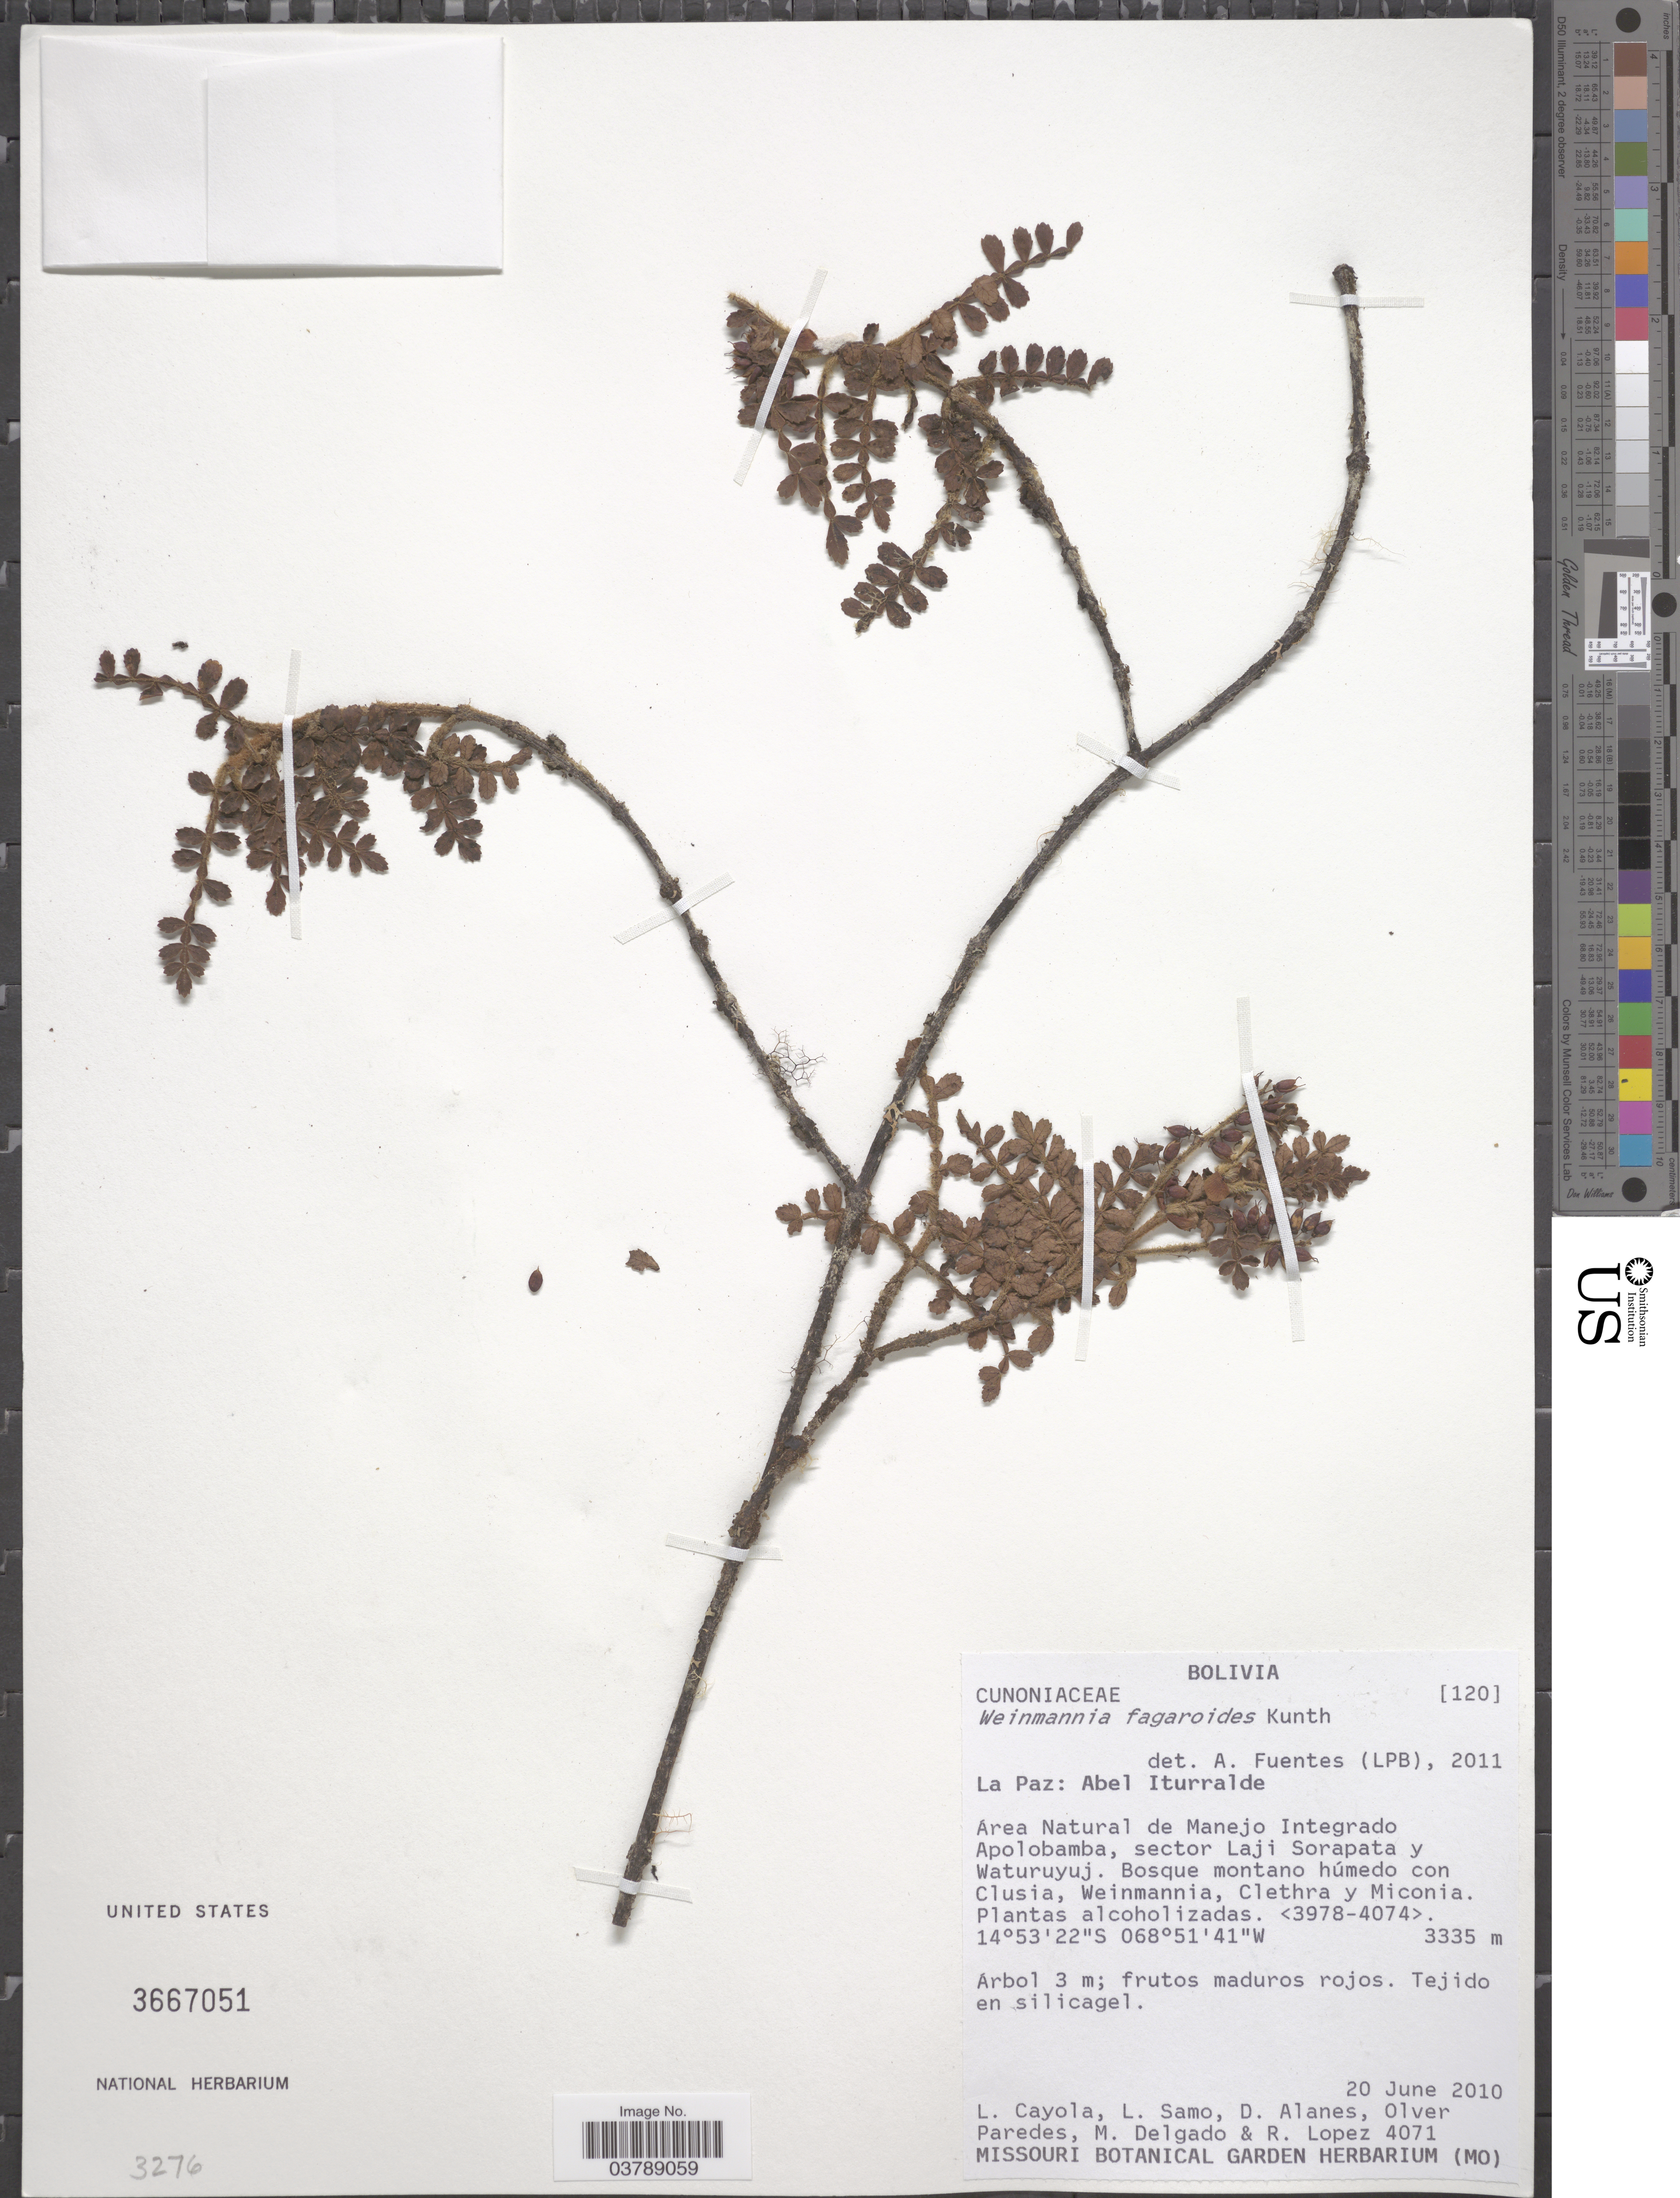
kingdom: Plantae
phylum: Tracheophyta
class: Magnoliopsida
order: Oxalidales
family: Cunoniaceae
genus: Weinmannia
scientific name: Weinmannia fagaroides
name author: Kunth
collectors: L. Cayola, L. Samo, D. Alanes, O. Paredes & et al.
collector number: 4071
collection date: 2010-06-20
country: Bolivia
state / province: La Paz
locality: Abel Iturralde. Area Natural de Maneo Integrado Apolobamba, sector Laji Sorapata y Waturuyuj.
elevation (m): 3335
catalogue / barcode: US 3667051